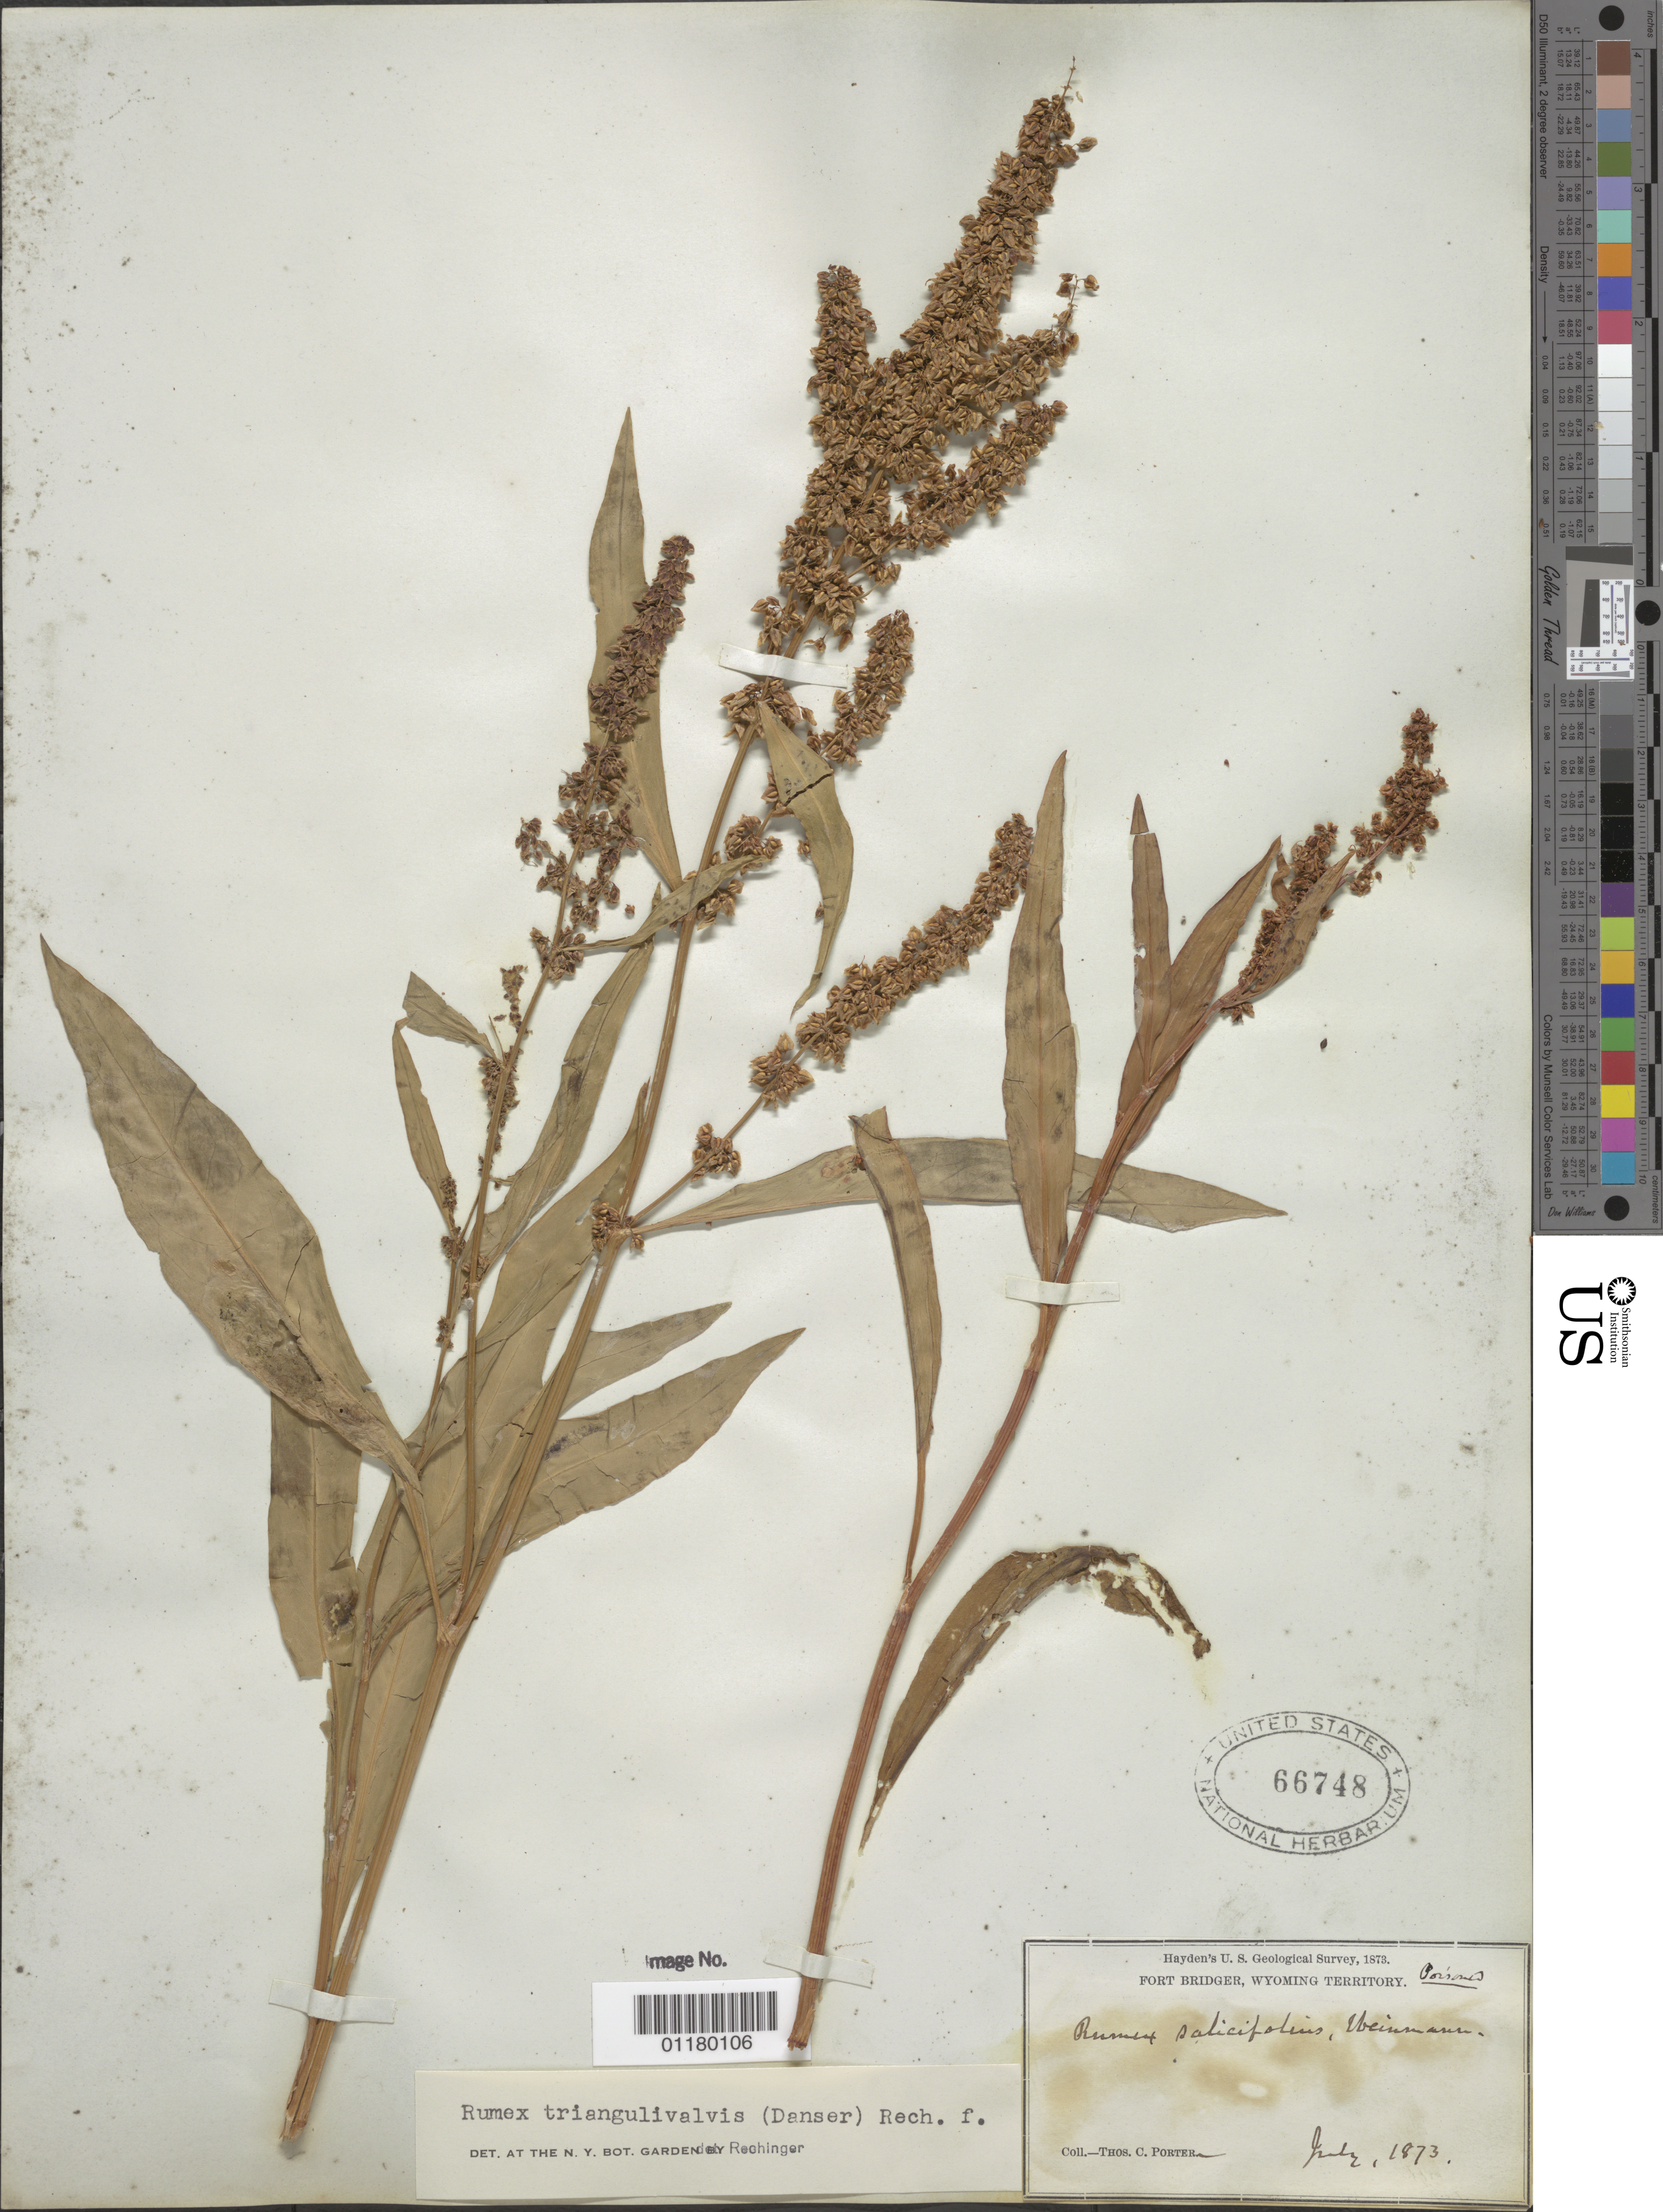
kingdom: Plantae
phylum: Tracheophyta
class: Magnoliopsida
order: Caryophyllales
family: Polygonaceae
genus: Rumex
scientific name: Rumex triangulivalvis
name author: (Danser) Rech. f.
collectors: T. C. Porter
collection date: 1873-07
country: United States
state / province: Wyoming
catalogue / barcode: US 66748